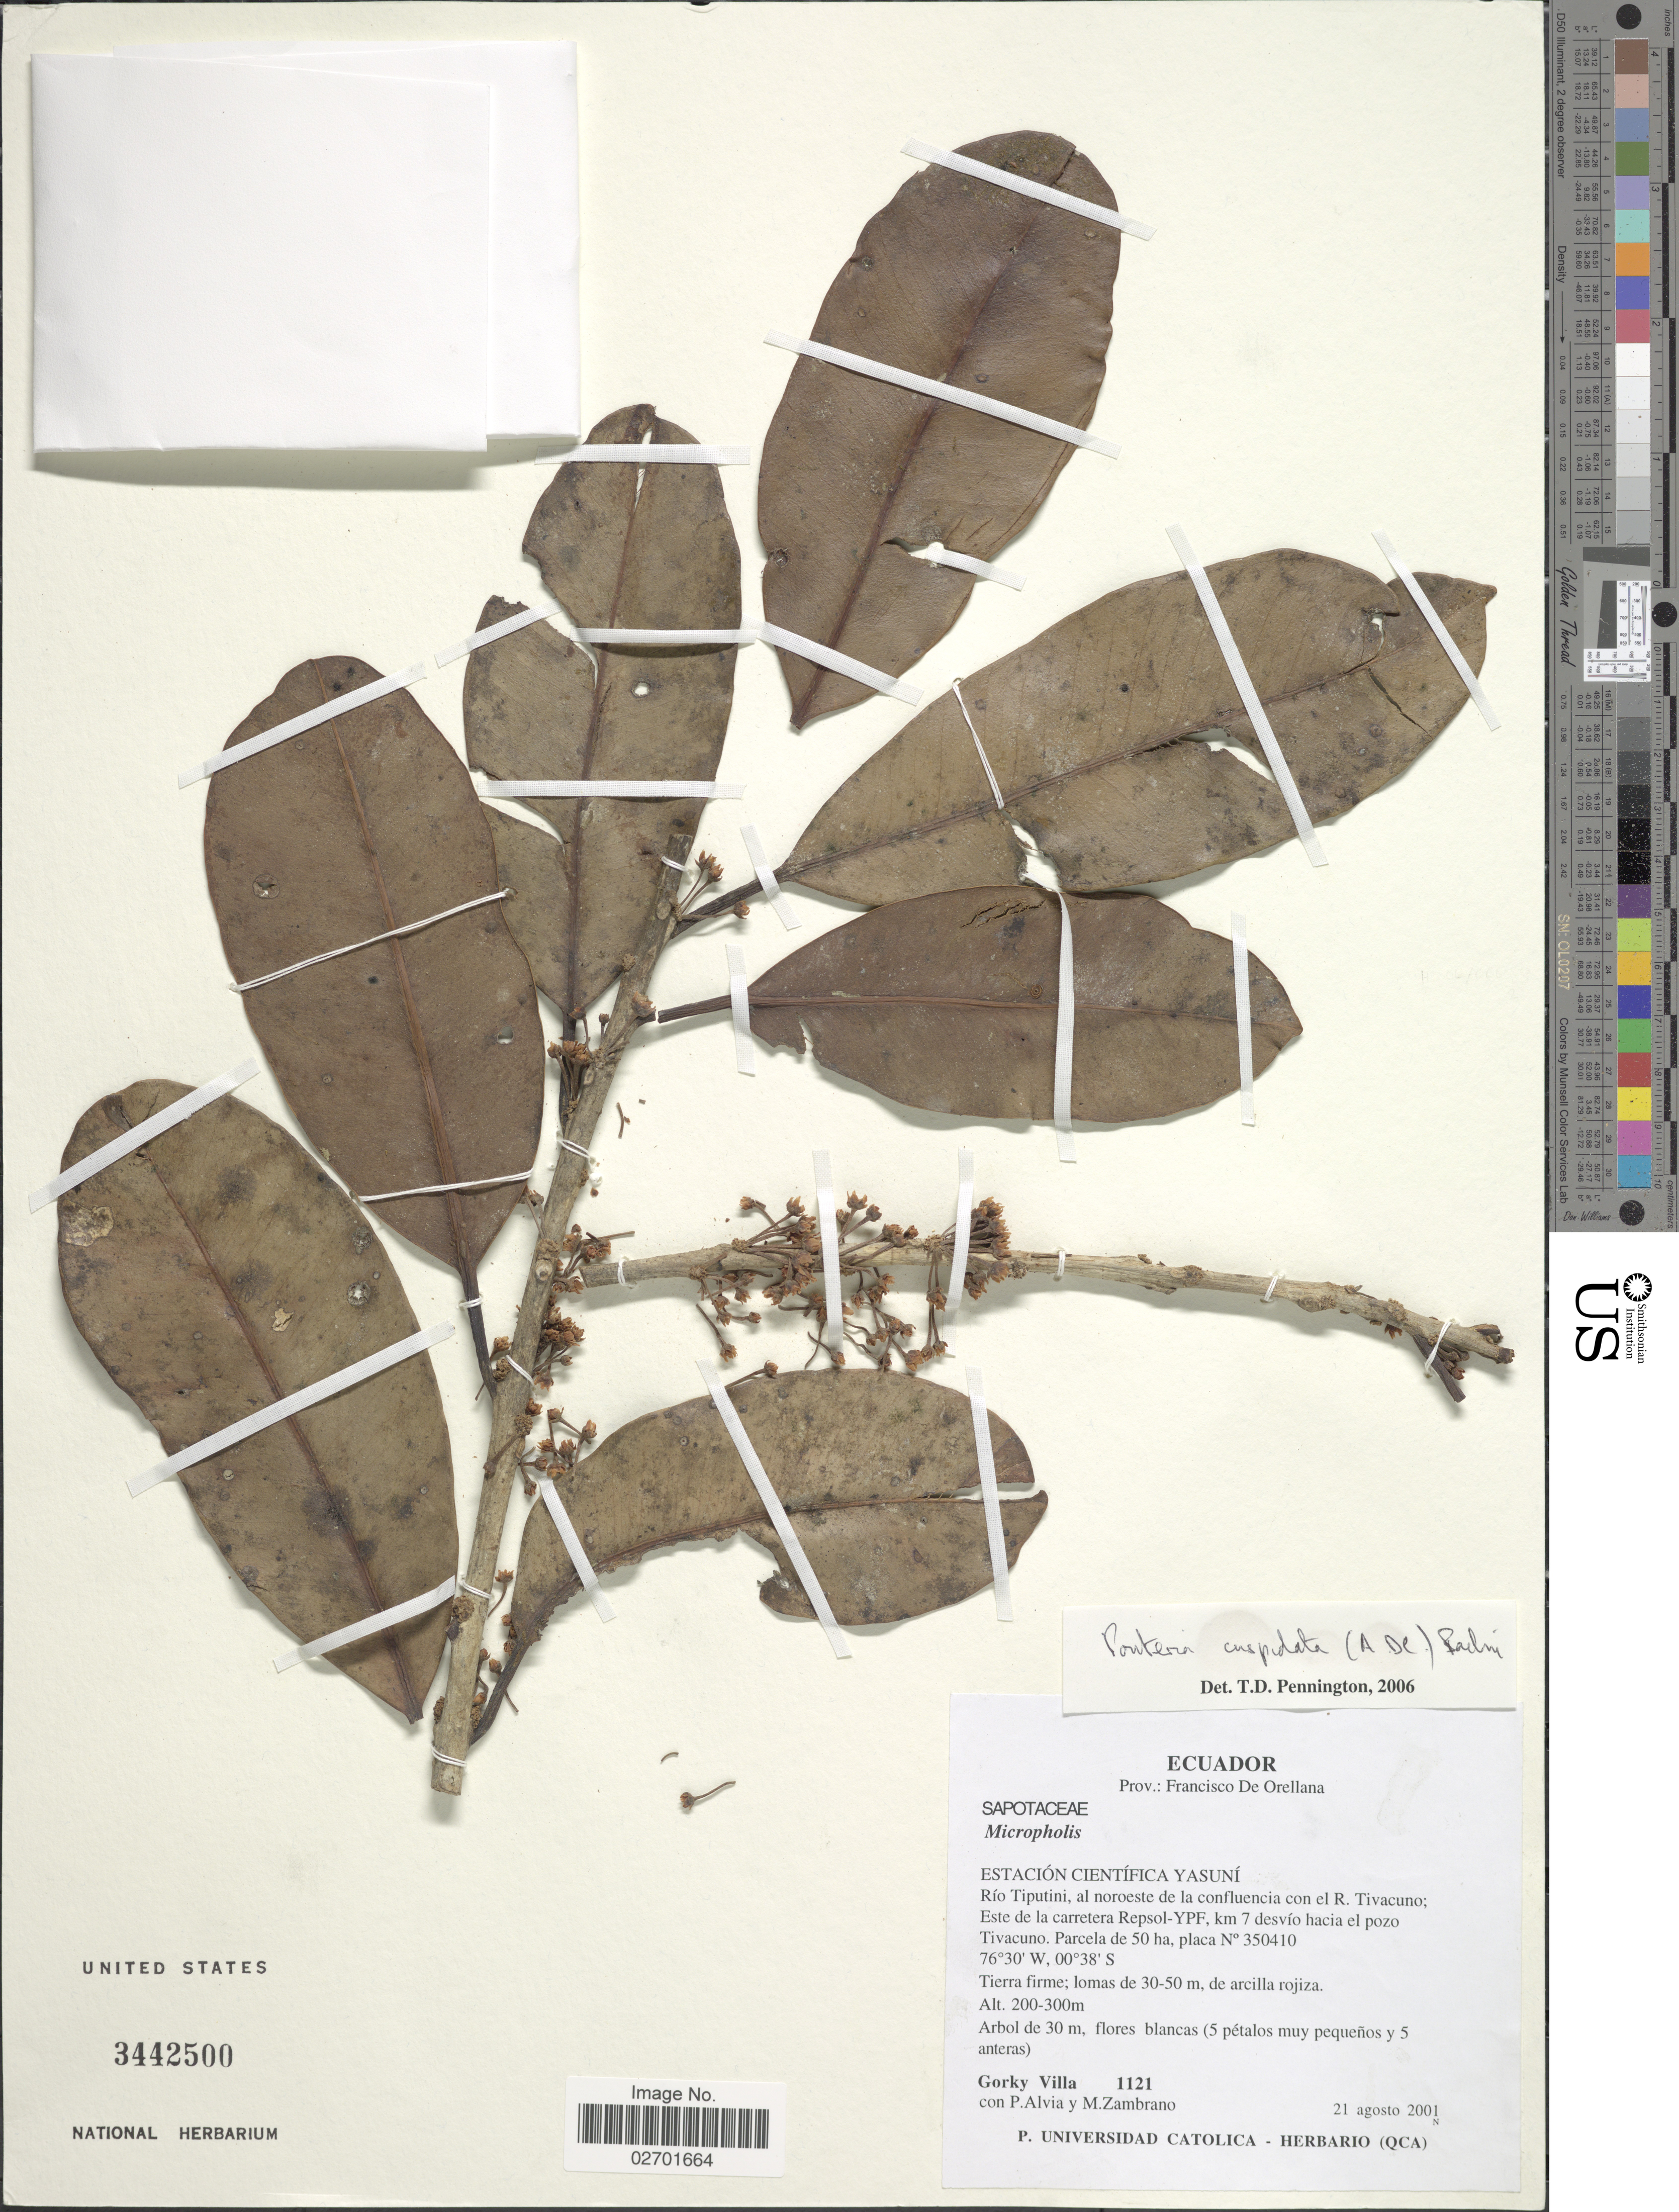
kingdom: Plantae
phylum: Tracheophyta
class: Magnoliopsida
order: Ericales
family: Sapotaceae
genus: Pouteria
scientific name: Pouteria cuspidata subsp. cuspidata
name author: (A. DC.) Baehni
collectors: G. Villa, P. Alvia & M. Zambrano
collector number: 1121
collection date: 2001-08-21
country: Ecuador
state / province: Orellana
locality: Prov.: Francisco De Orellana, Estacion Cientifica Yasuni, Rio Tiputini, al noroeste de la confluencia con el R. Tivacuno, Este de la carretera Repsol-YPF, km 7 desvio hacia el pozo Ticacuno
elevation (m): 200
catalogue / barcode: US 3442500